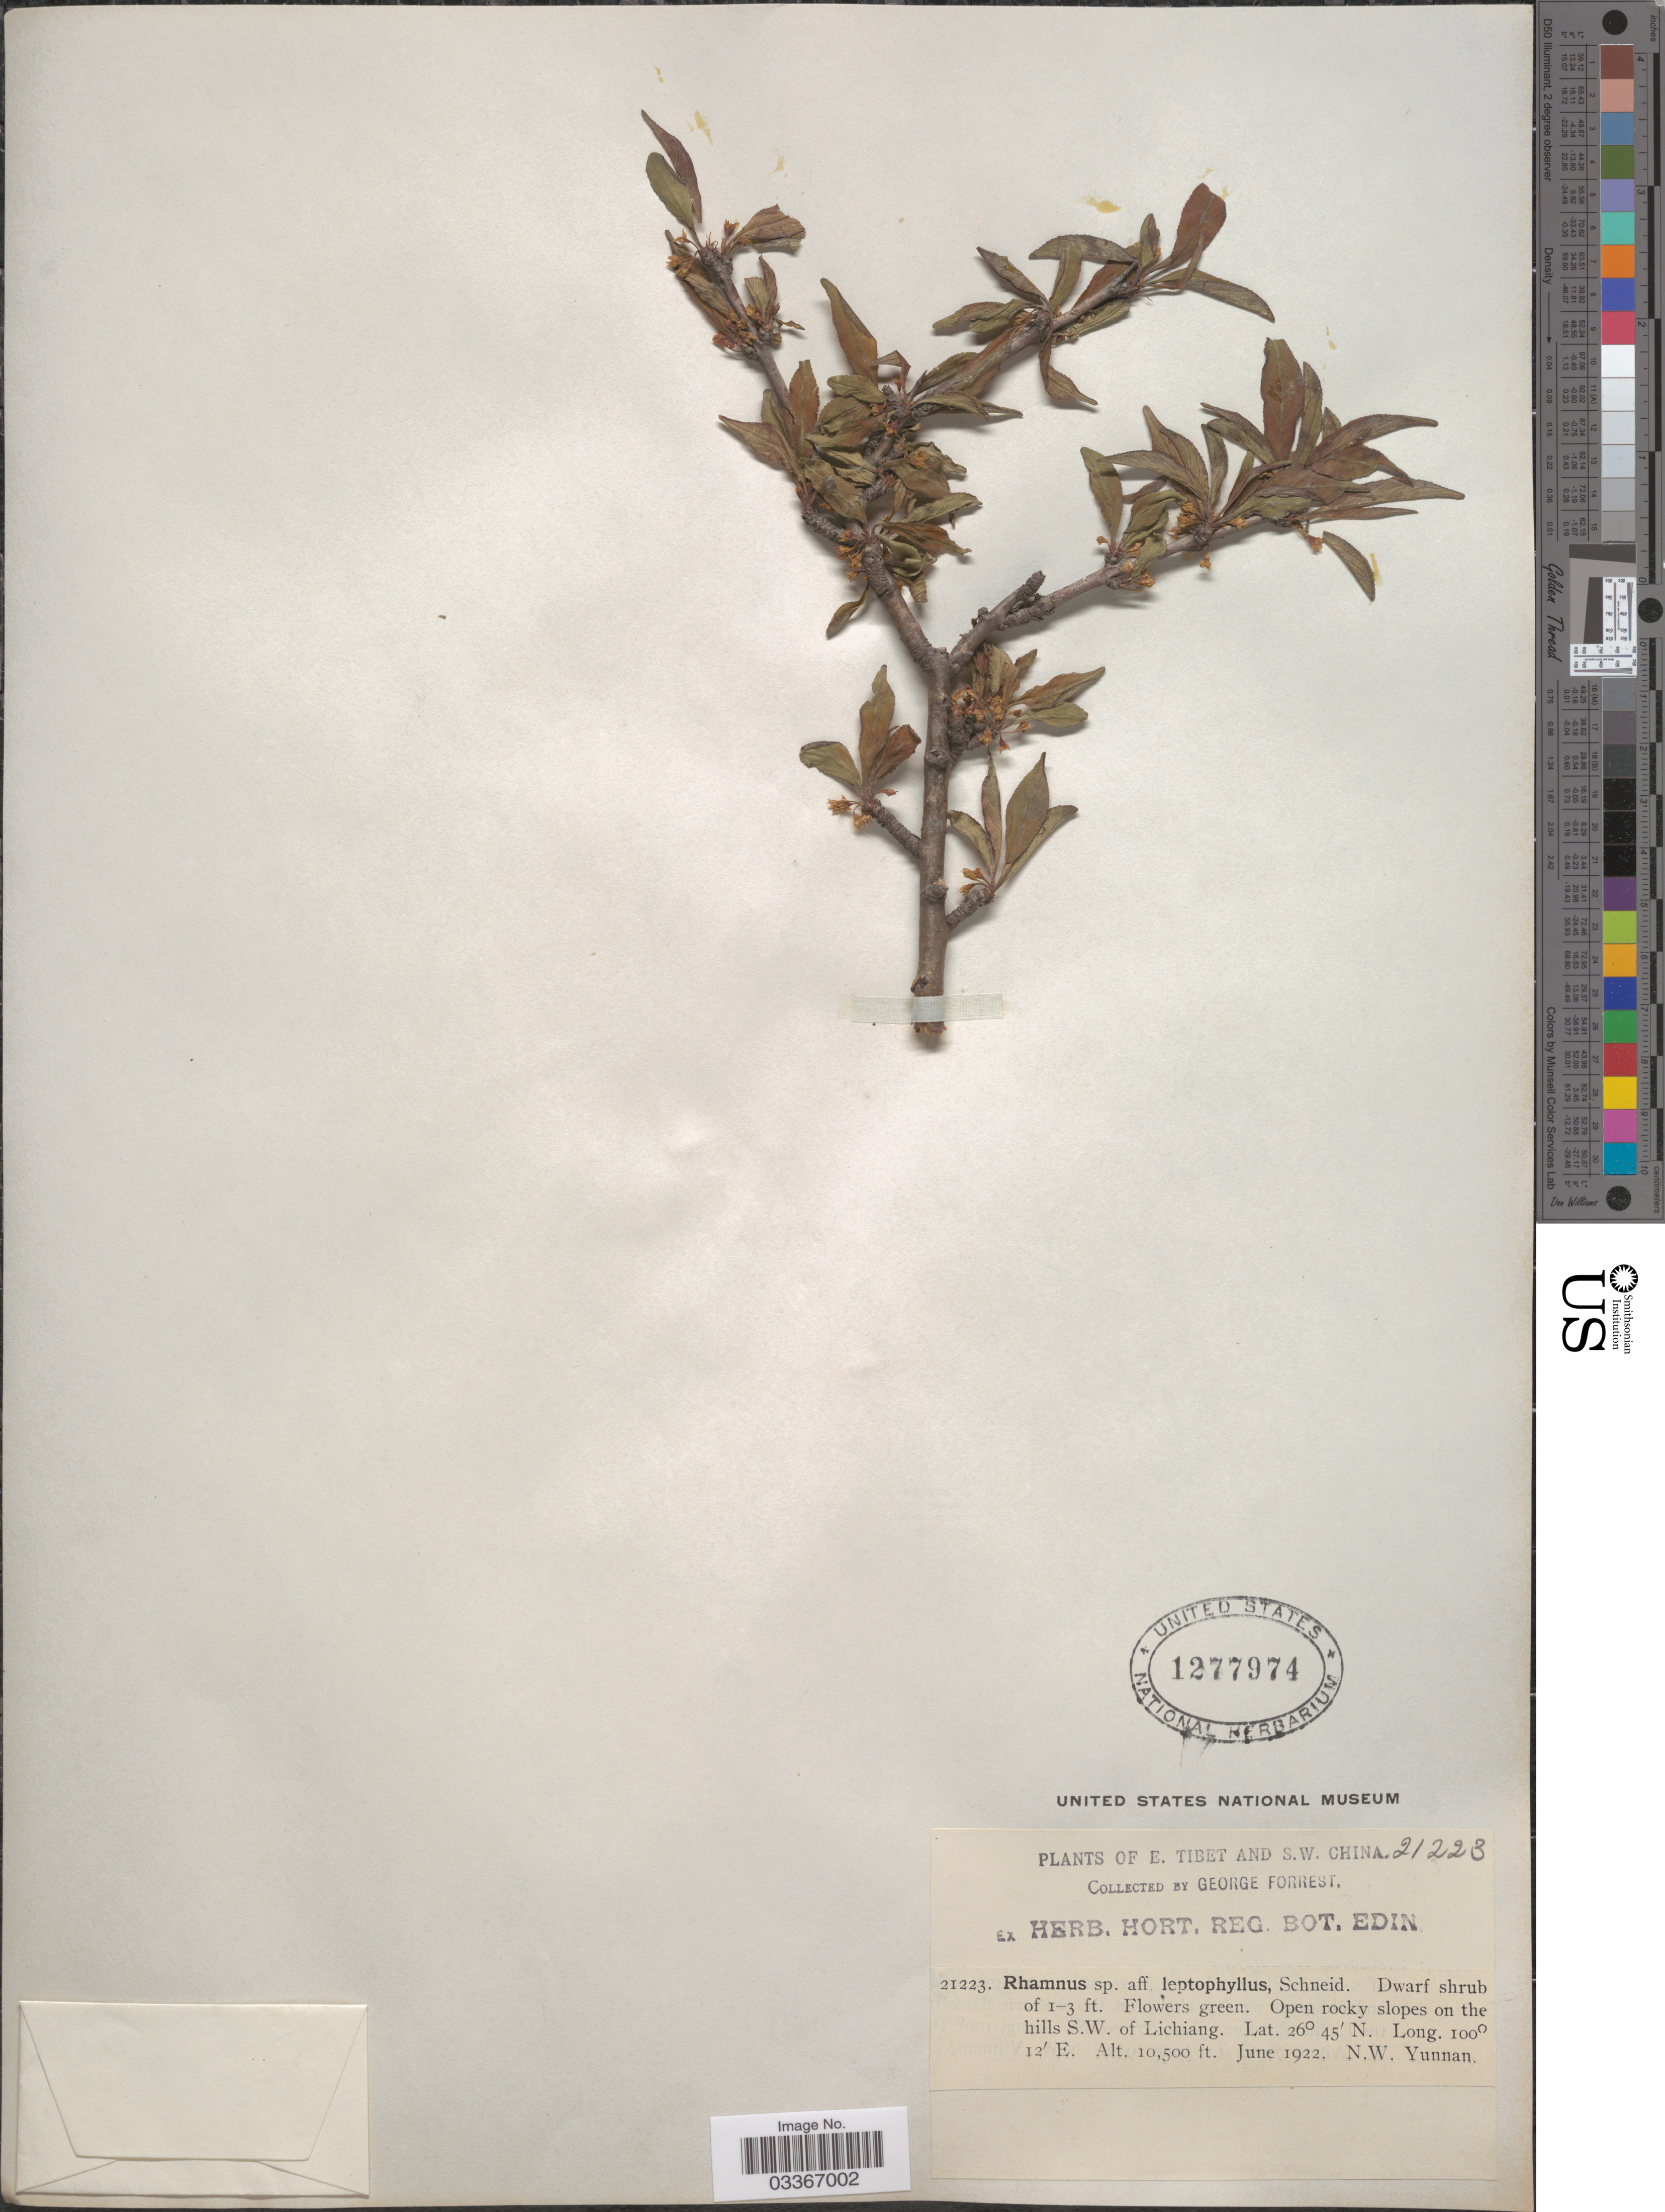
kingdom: Plantae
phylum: Tracheophyta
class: Magnoliopsida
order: Rosales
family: Rhamnaceae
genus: Rhamnus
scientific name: Rhamnus leptophylla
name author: C.K. Schneid.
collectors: G. Forrest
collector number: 21223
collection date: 1922-06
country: China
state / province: Yunnan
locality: E. Tibet and S. W. China. Open rocky slopes on the hills S.W. of Lichiang. N.W. Yunnan.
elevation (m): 3200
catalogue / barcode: US 1277974